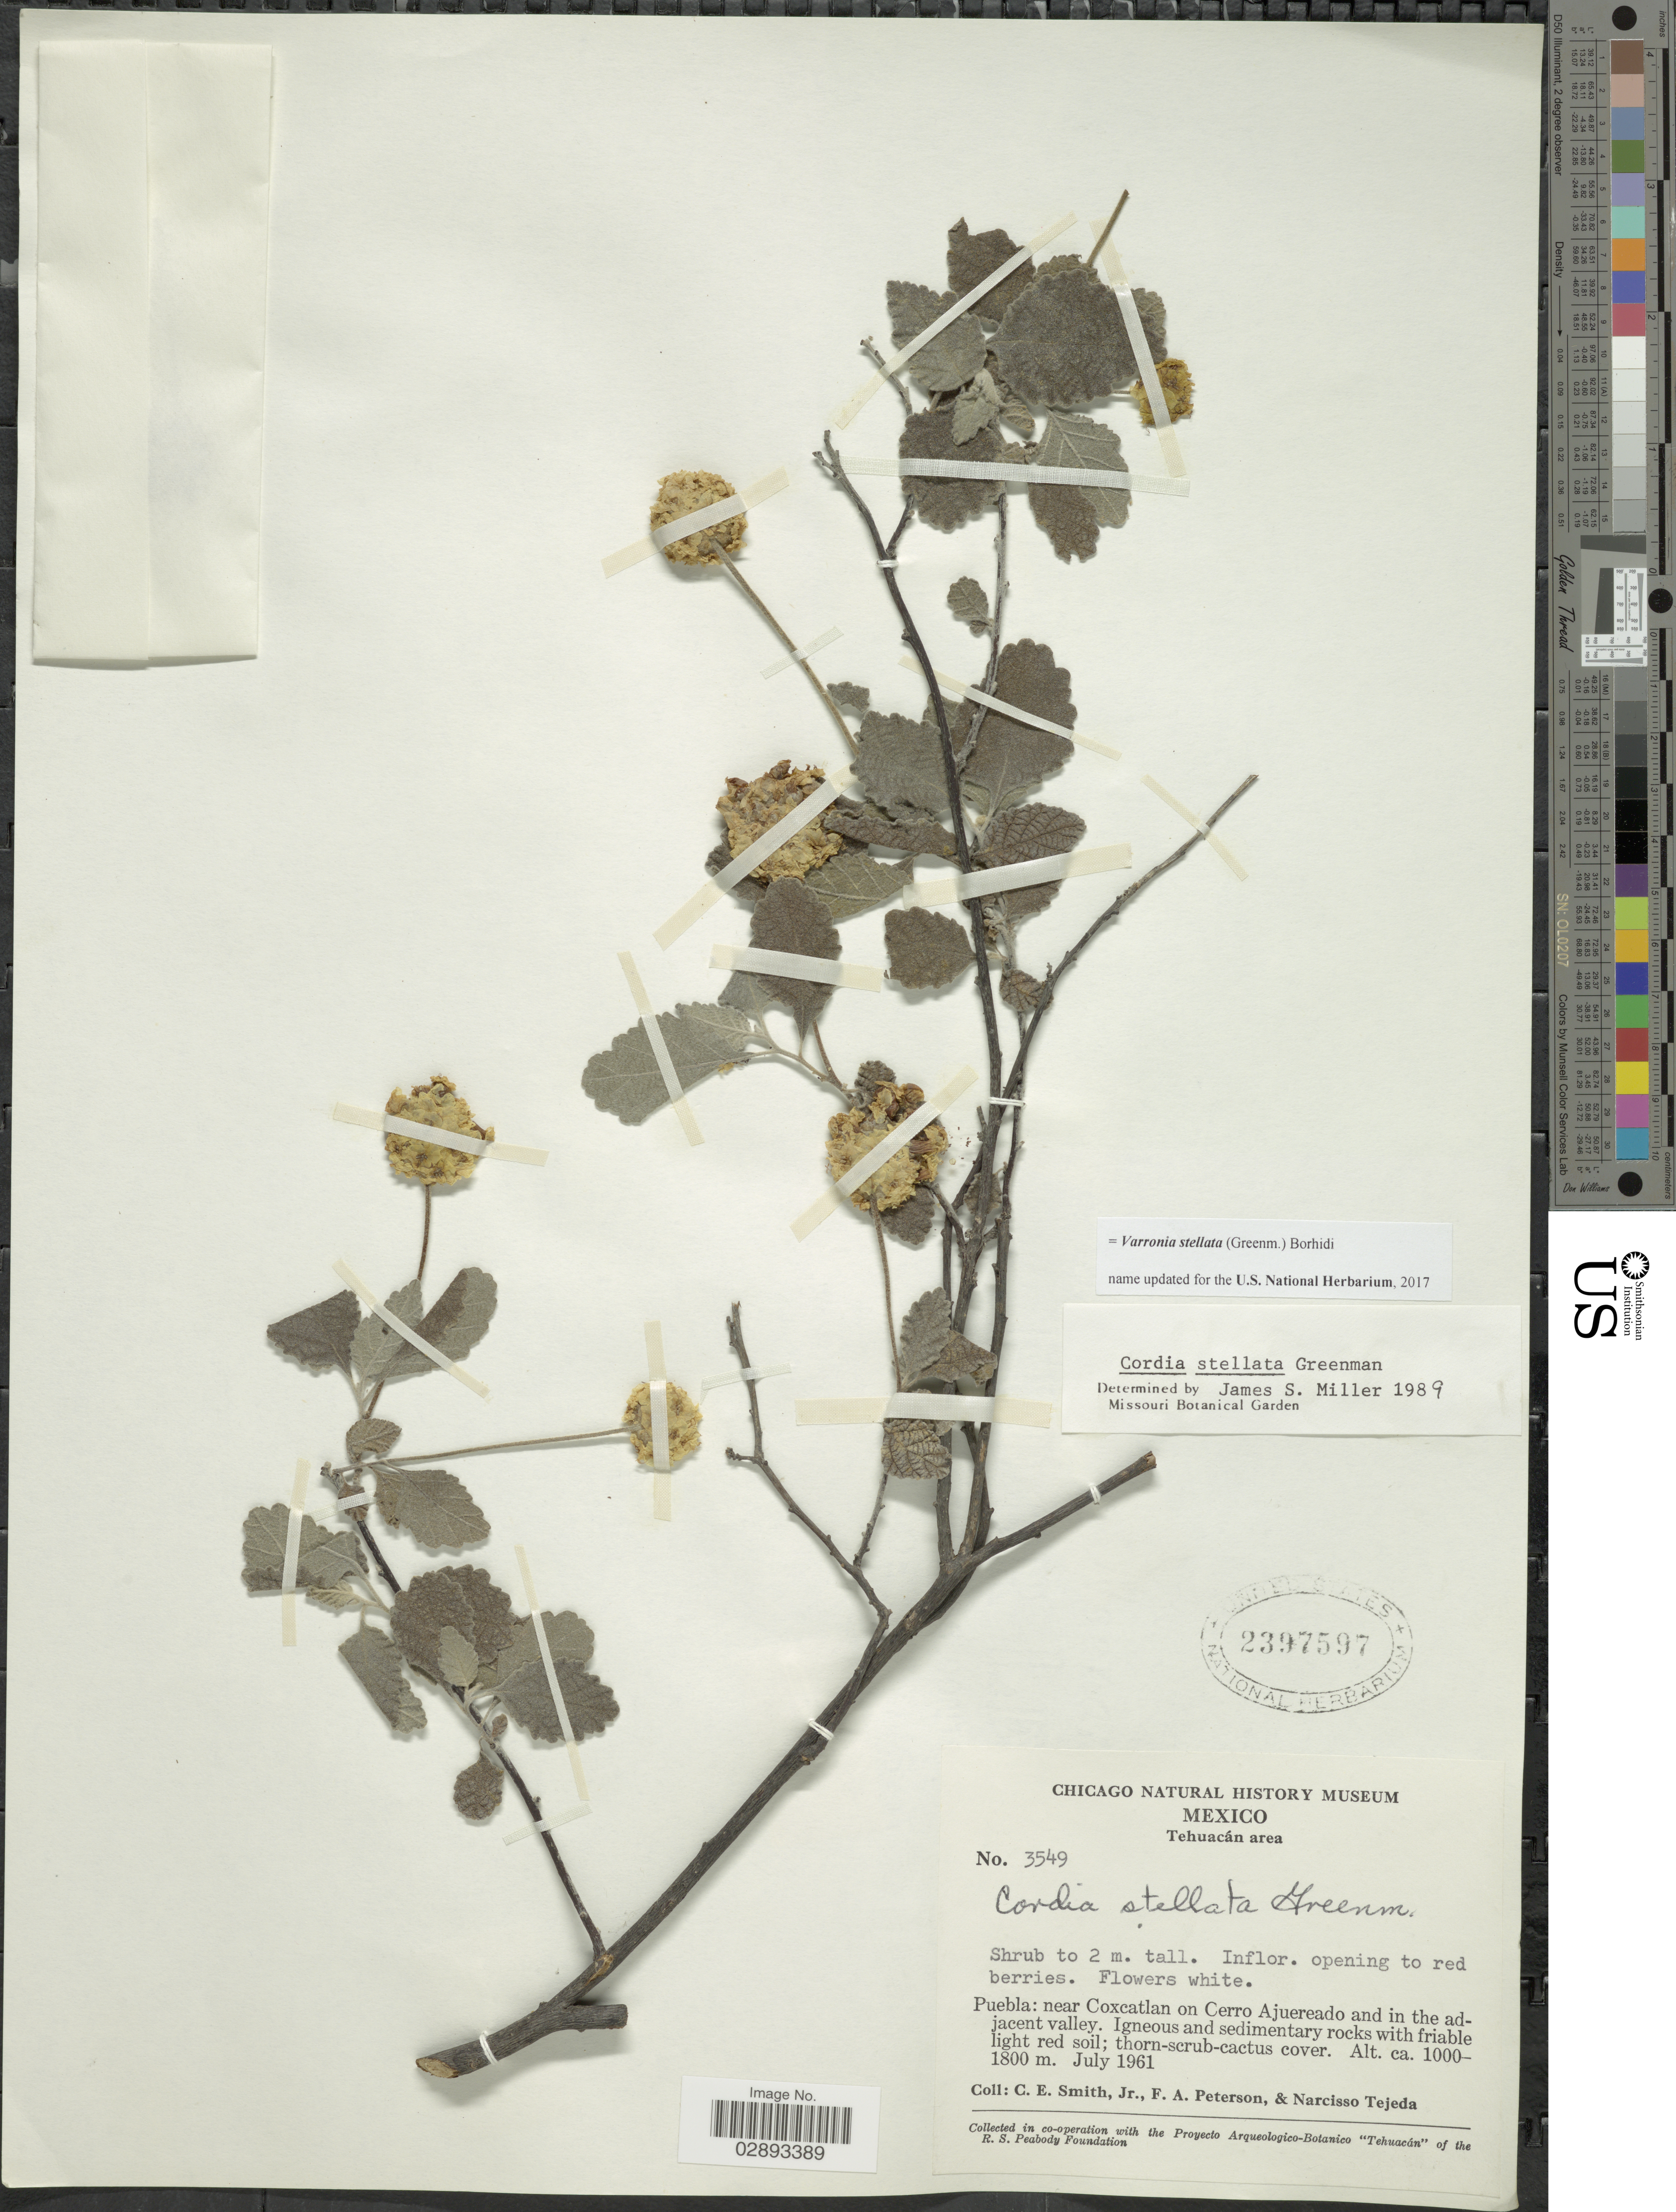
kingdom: Plantae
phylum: Tracheophyta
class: Magnoliopsida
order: Boraginales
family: Cordiaceae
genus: Varronia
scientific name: Varronia stellata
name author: (Greenm.) Borhidi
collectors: C. E. Smith Jr., F. A. Peterson & N. Tejeda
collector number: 3549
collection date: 1961-07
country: Mexico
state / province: Puebla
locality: Tehuacán area, Near Coxcatlan on Cerro Ajuereado and in the adjacent valley.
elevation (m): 1000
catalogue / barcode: US 2397597